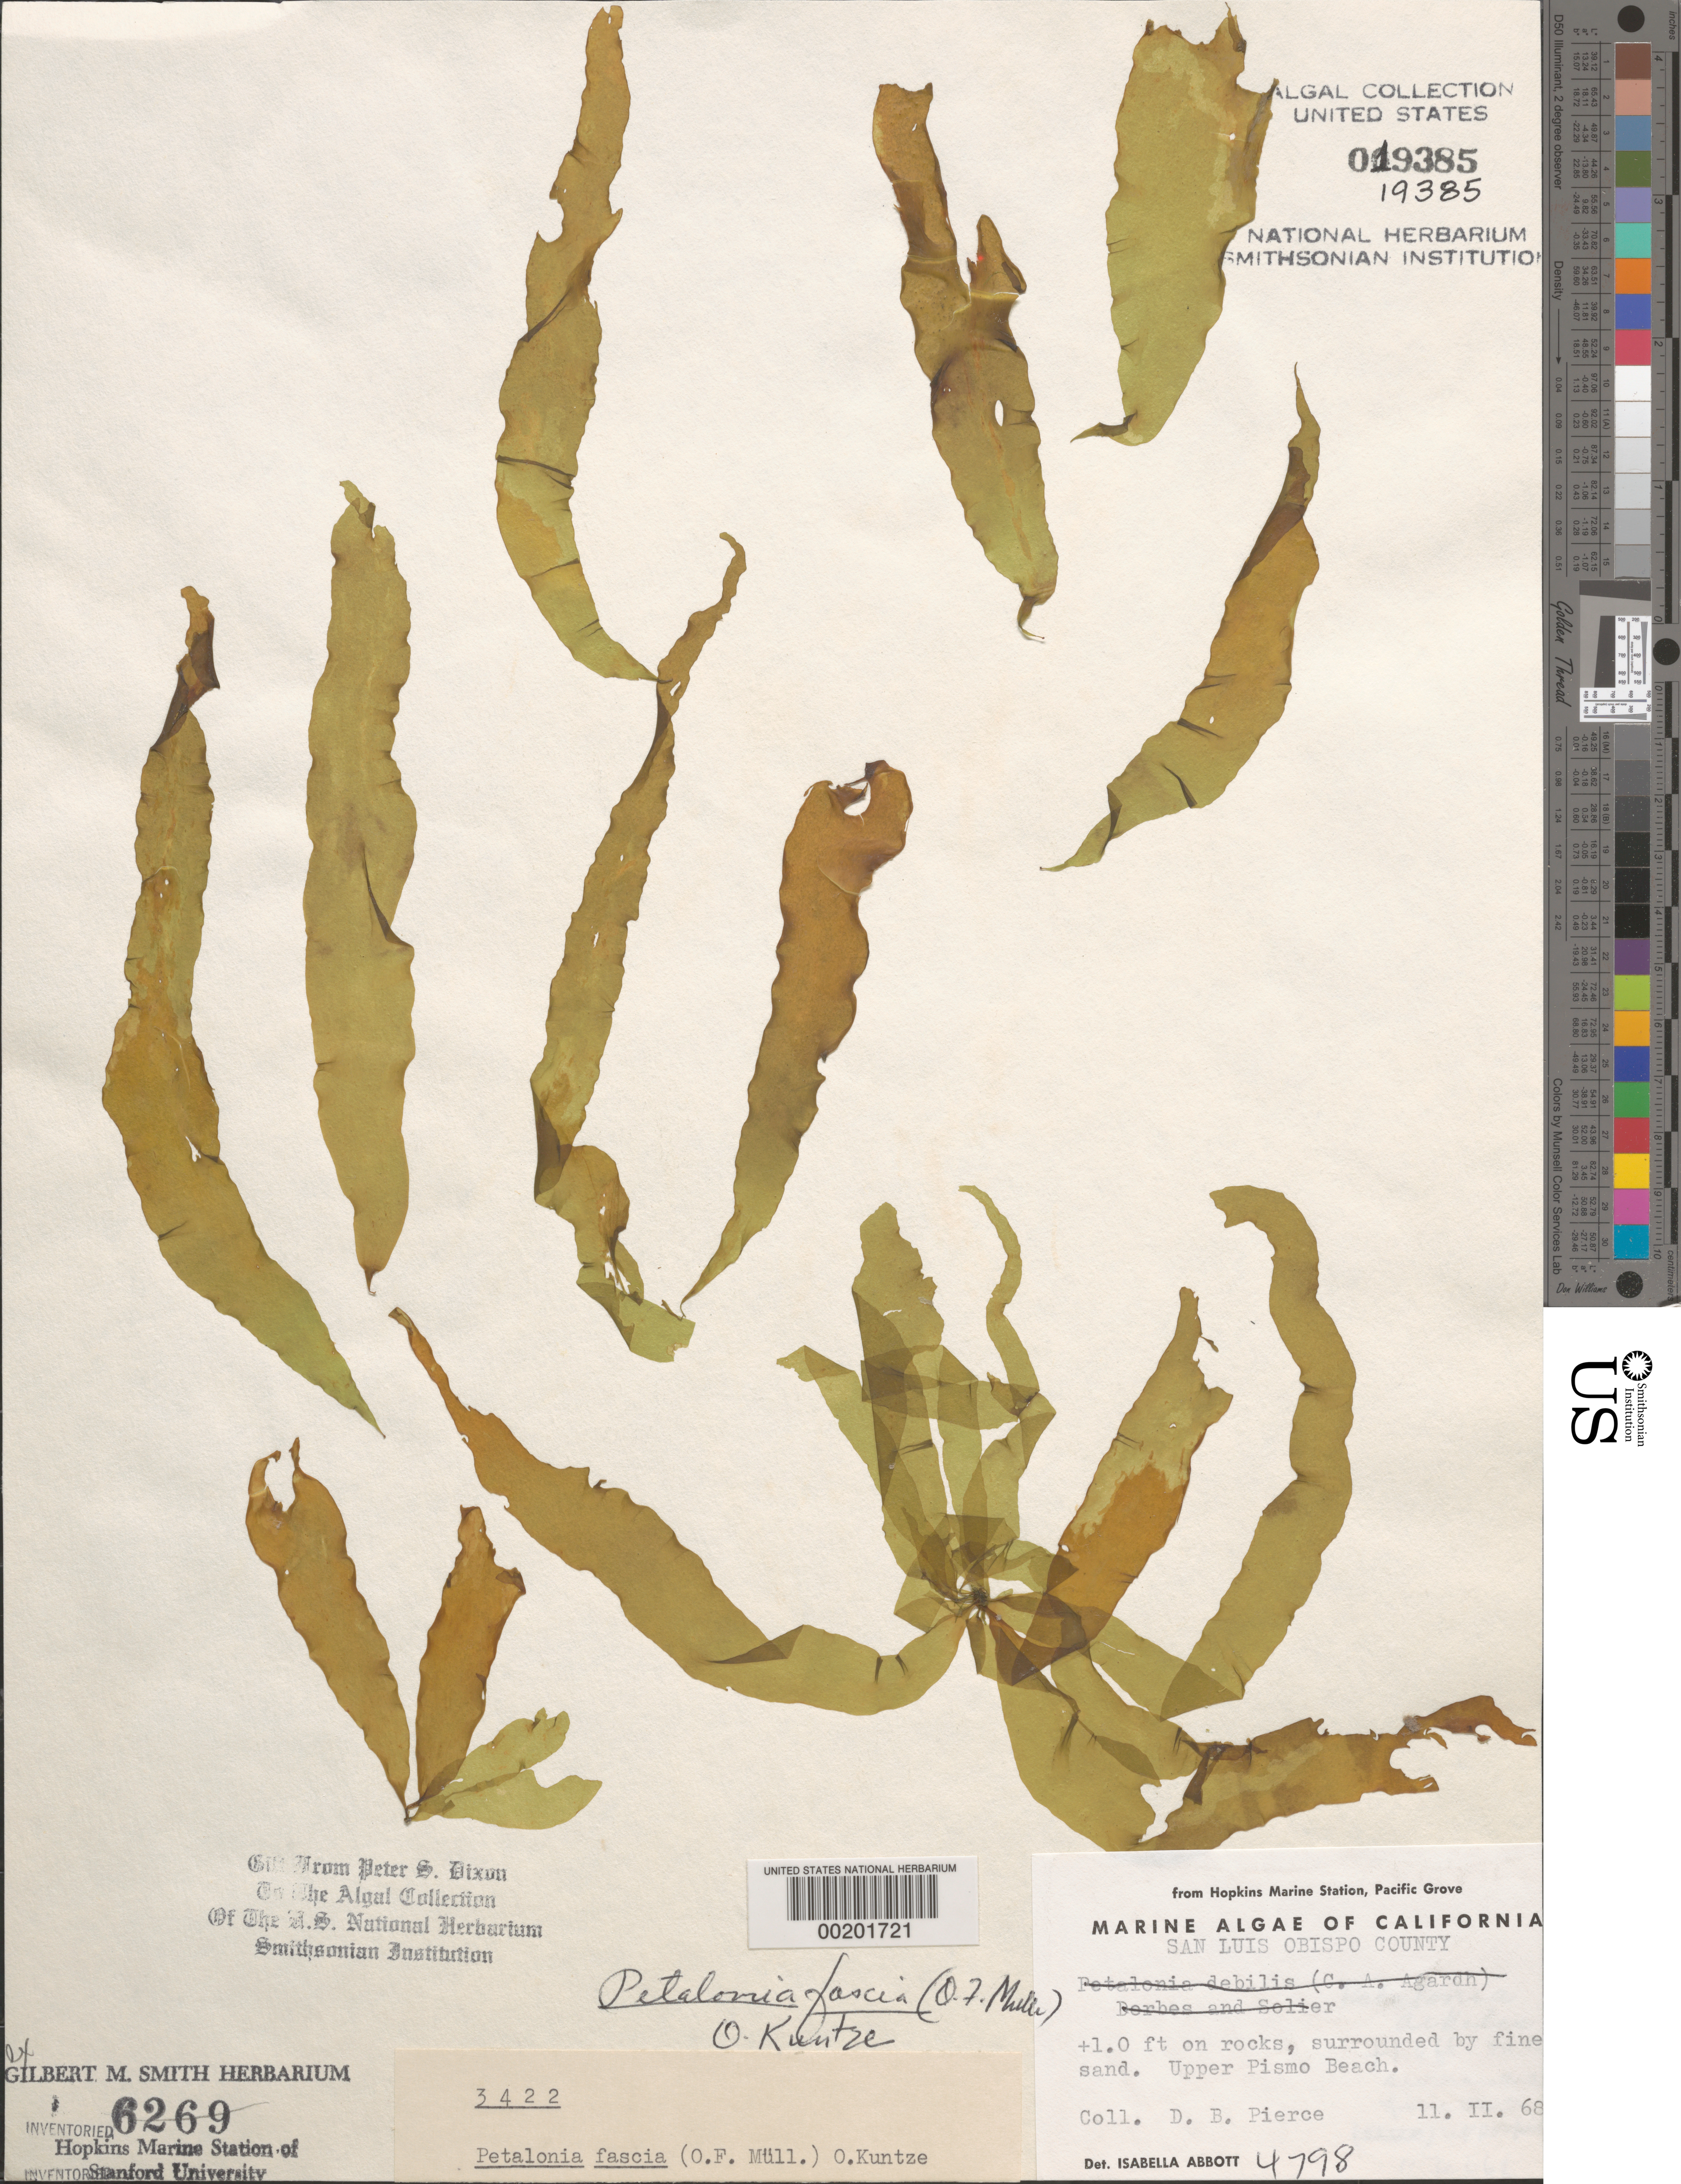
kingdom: Chromista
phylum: Ochrophyta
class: Phaeophyceae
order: Scytosiphonales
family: Scytosiphonaceae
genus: Petalonia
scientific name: Petalonia fascia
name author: (O.F. Müller) Kuntze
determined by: Abbott, Isabella A.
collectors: D. Pierce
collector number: IAA 4798 & PSD 3422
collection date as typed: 11 Feb 1968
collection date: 1968-02-11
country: United States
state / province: California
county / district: San Luis Obispo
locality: Upper Pismo Beach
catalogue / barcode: US 19385